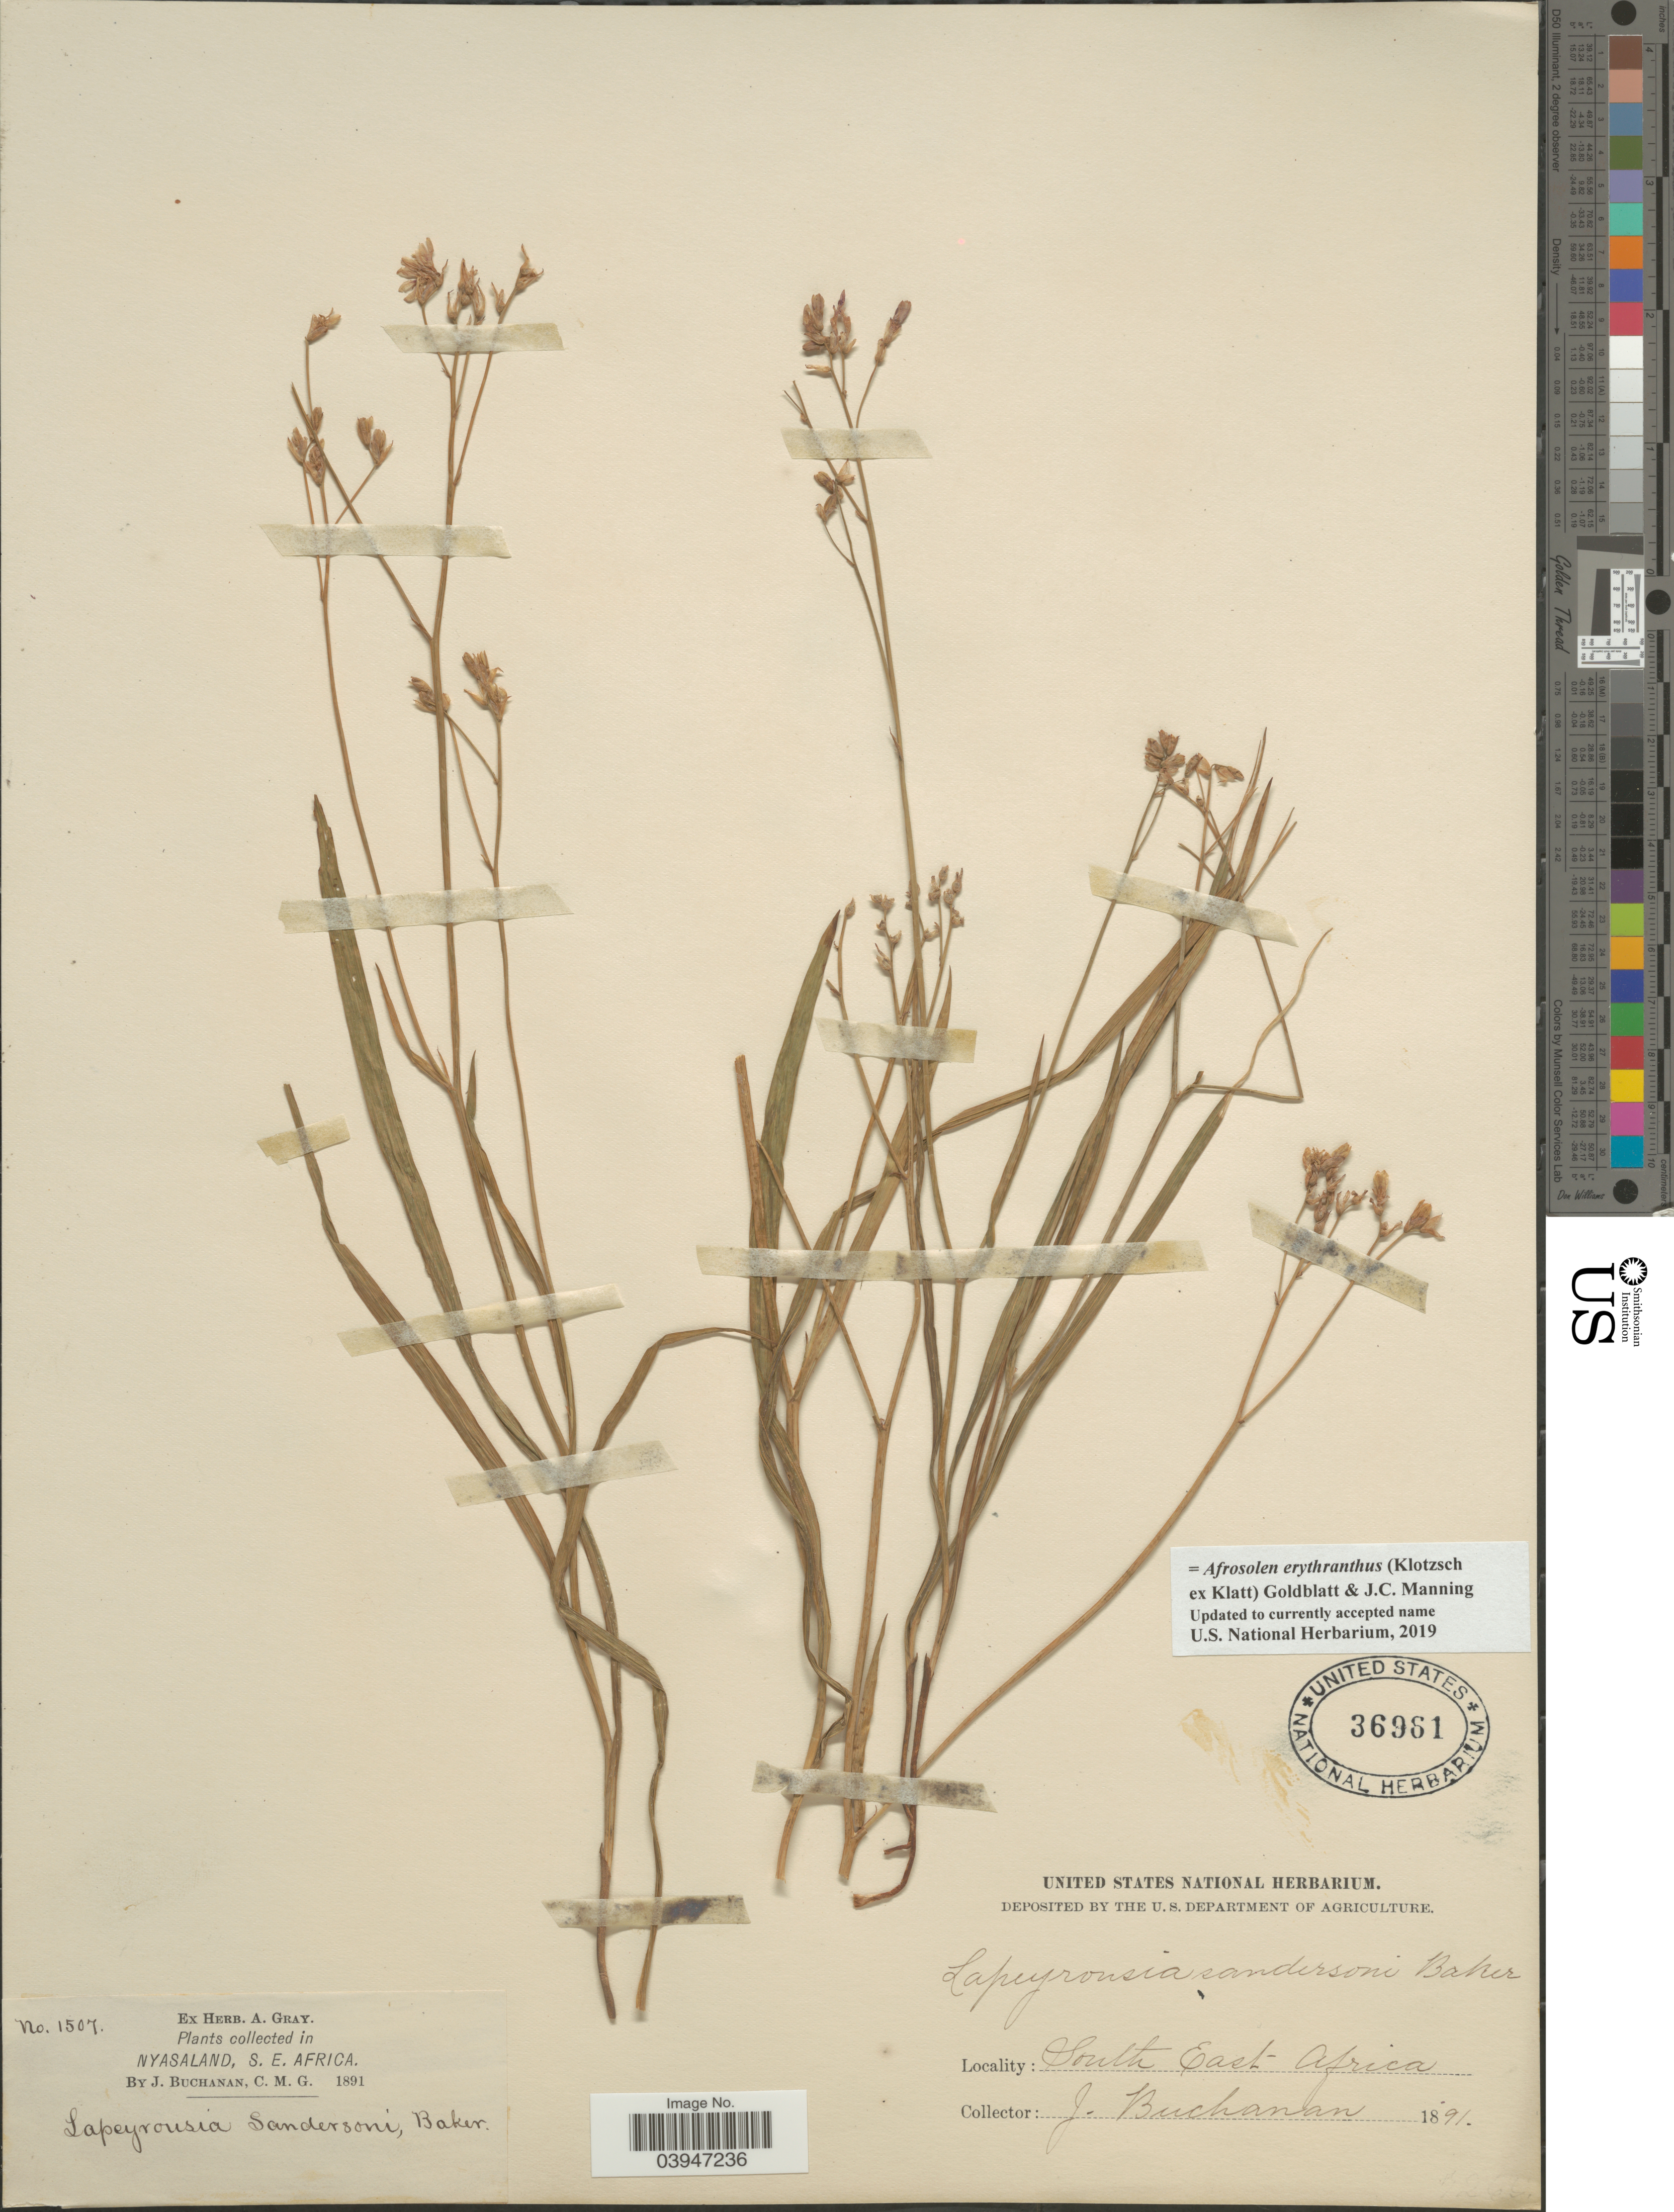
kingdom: Plantae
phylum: Tracheophyta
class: Liliopsida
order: Asparagales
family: Iridaceae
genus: Afrosolen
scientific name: Afrosolen erythranthus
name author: (Klotzsch ex Klatt) Goldblatt & J.C. Manning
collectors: J. Buchanan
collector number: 1507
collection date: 1891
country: Malawi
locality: Nyasaland, South East Africa.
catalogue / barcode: US 36961